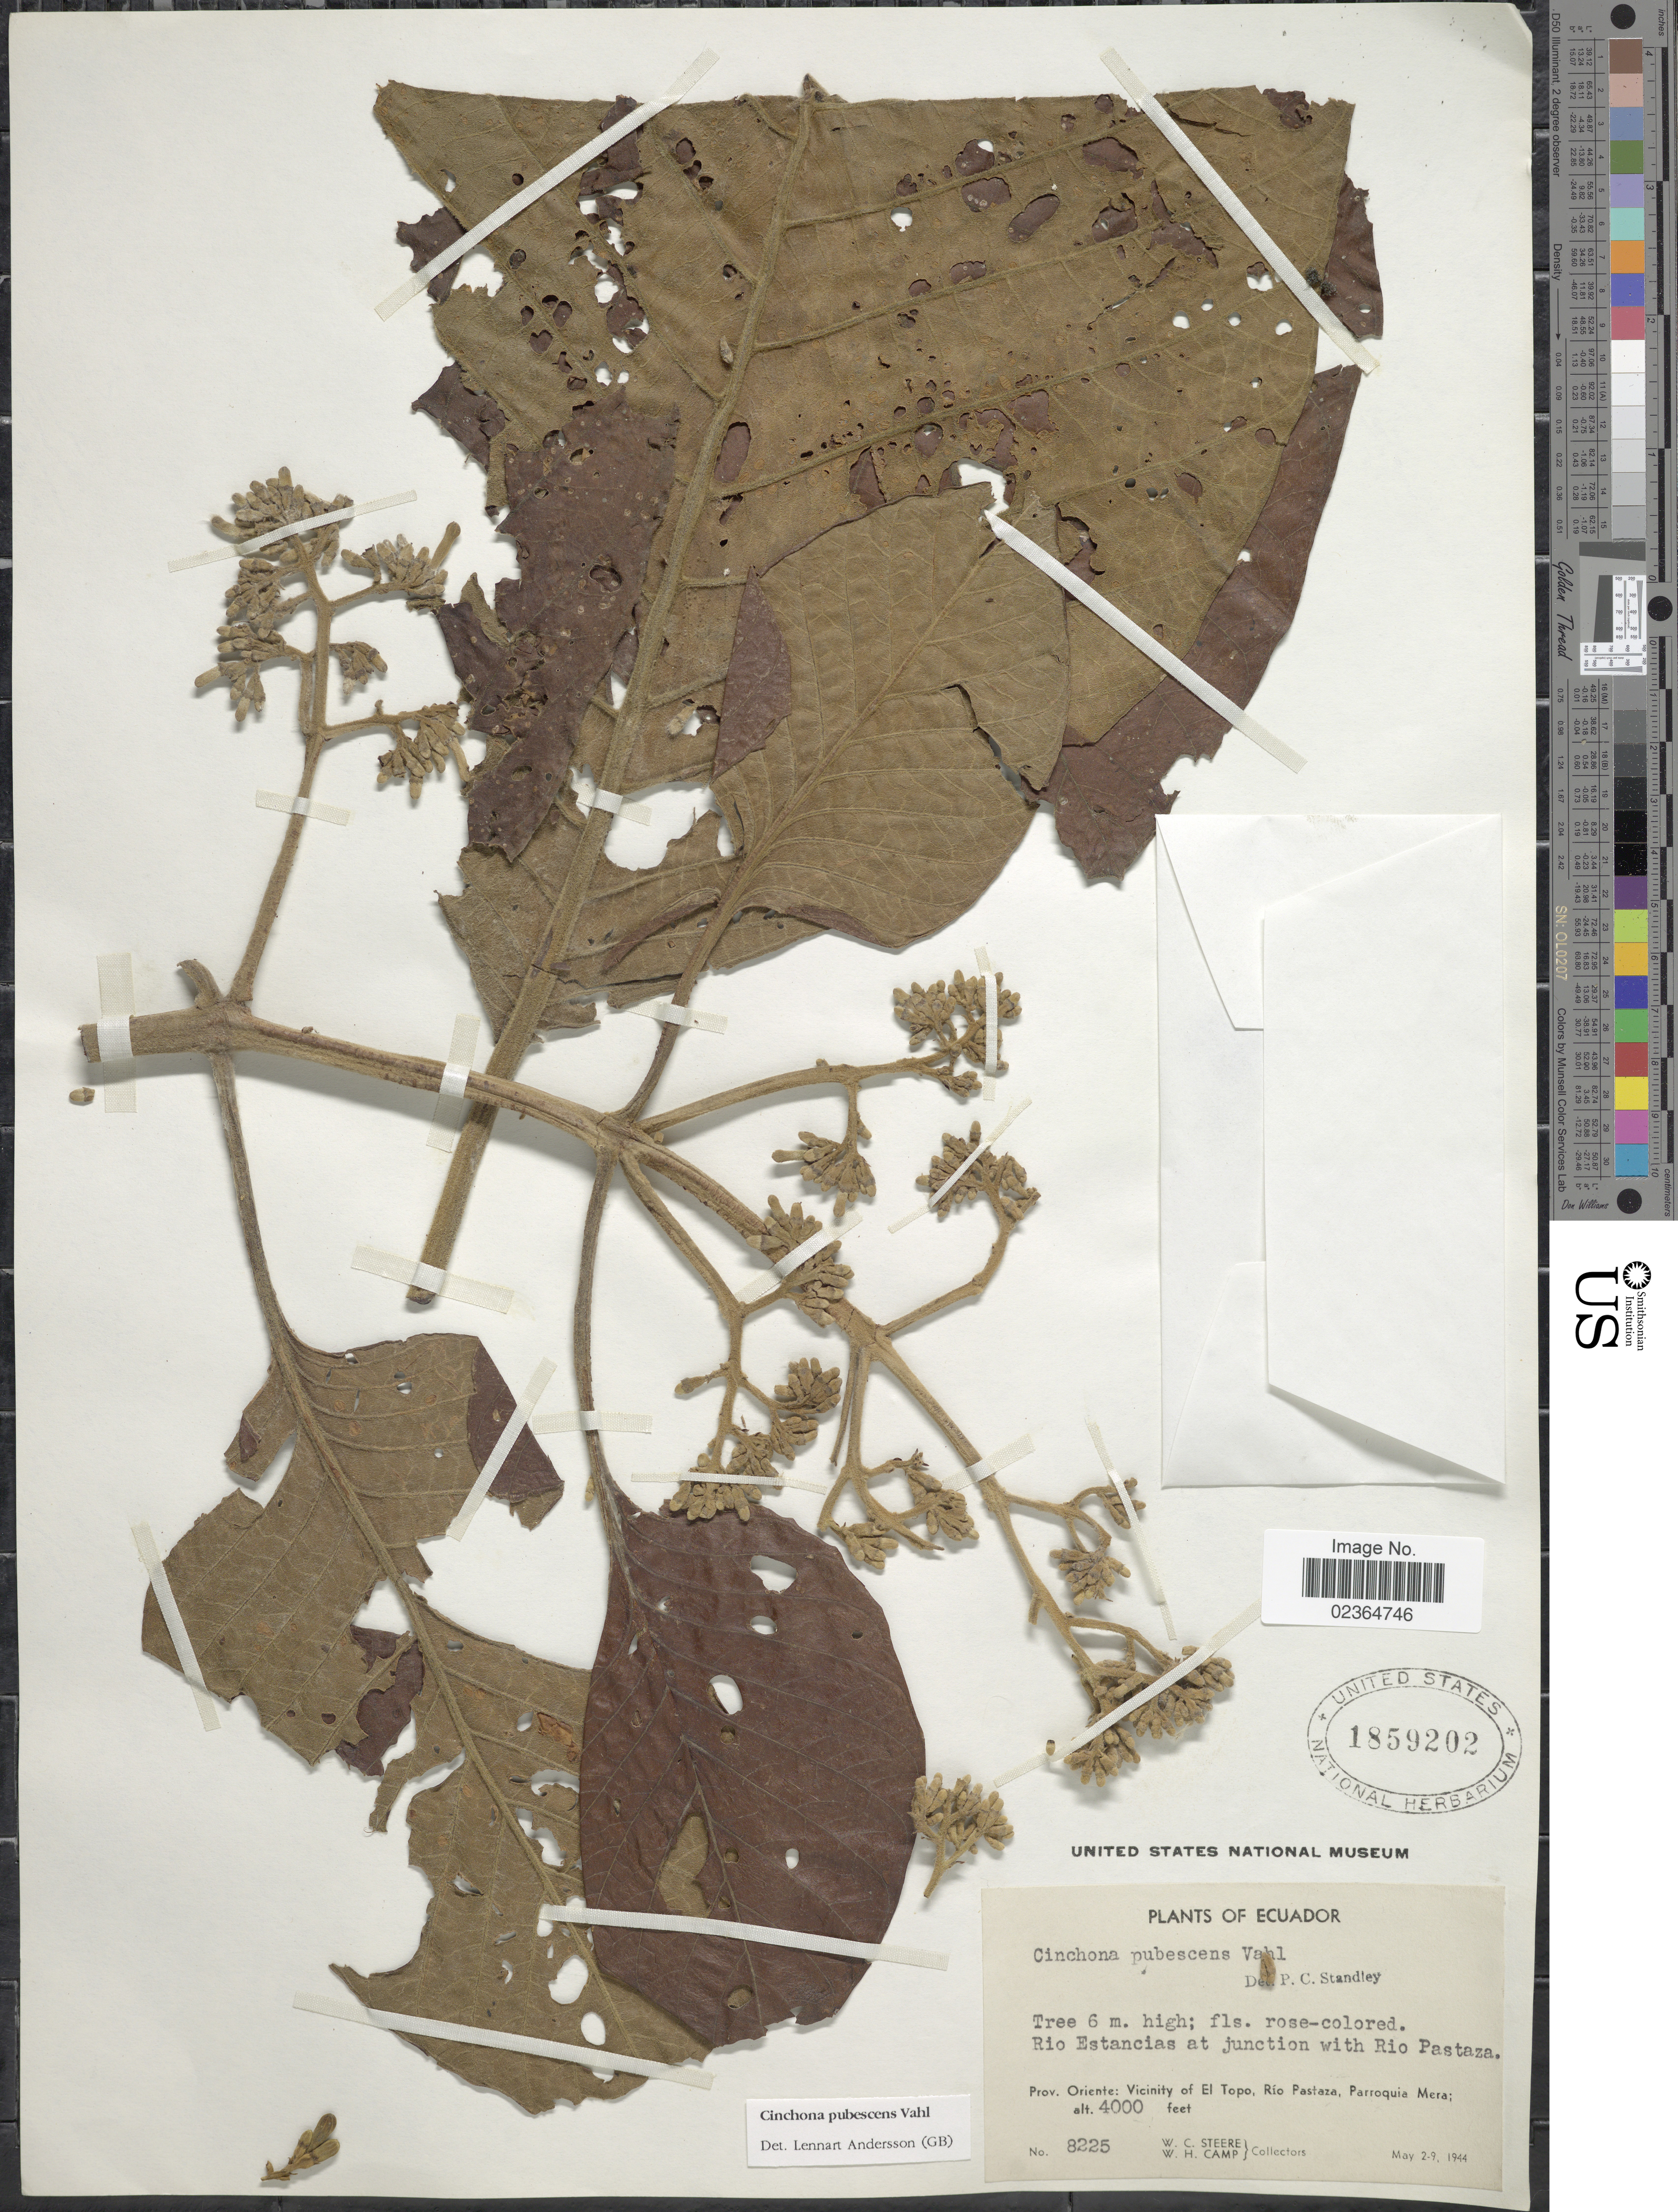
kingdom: Plantae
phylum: Tracheophyta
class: Magnoliopsida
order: Gentianales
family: Rubiaceae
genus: Cinchona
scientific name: Cinchona pubescens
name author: Vahl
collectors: W. C. Steele & W. H. Camp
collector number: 8225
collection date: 1944-05-02/1944-05-09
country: Ecuador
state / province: Pastaza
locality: Prov. Oriente: Vicinity of El Topo, Río Pastaza, Parroquia Mera, at junction of Rio Pastaza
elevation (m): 1219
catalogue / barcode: US 1859202